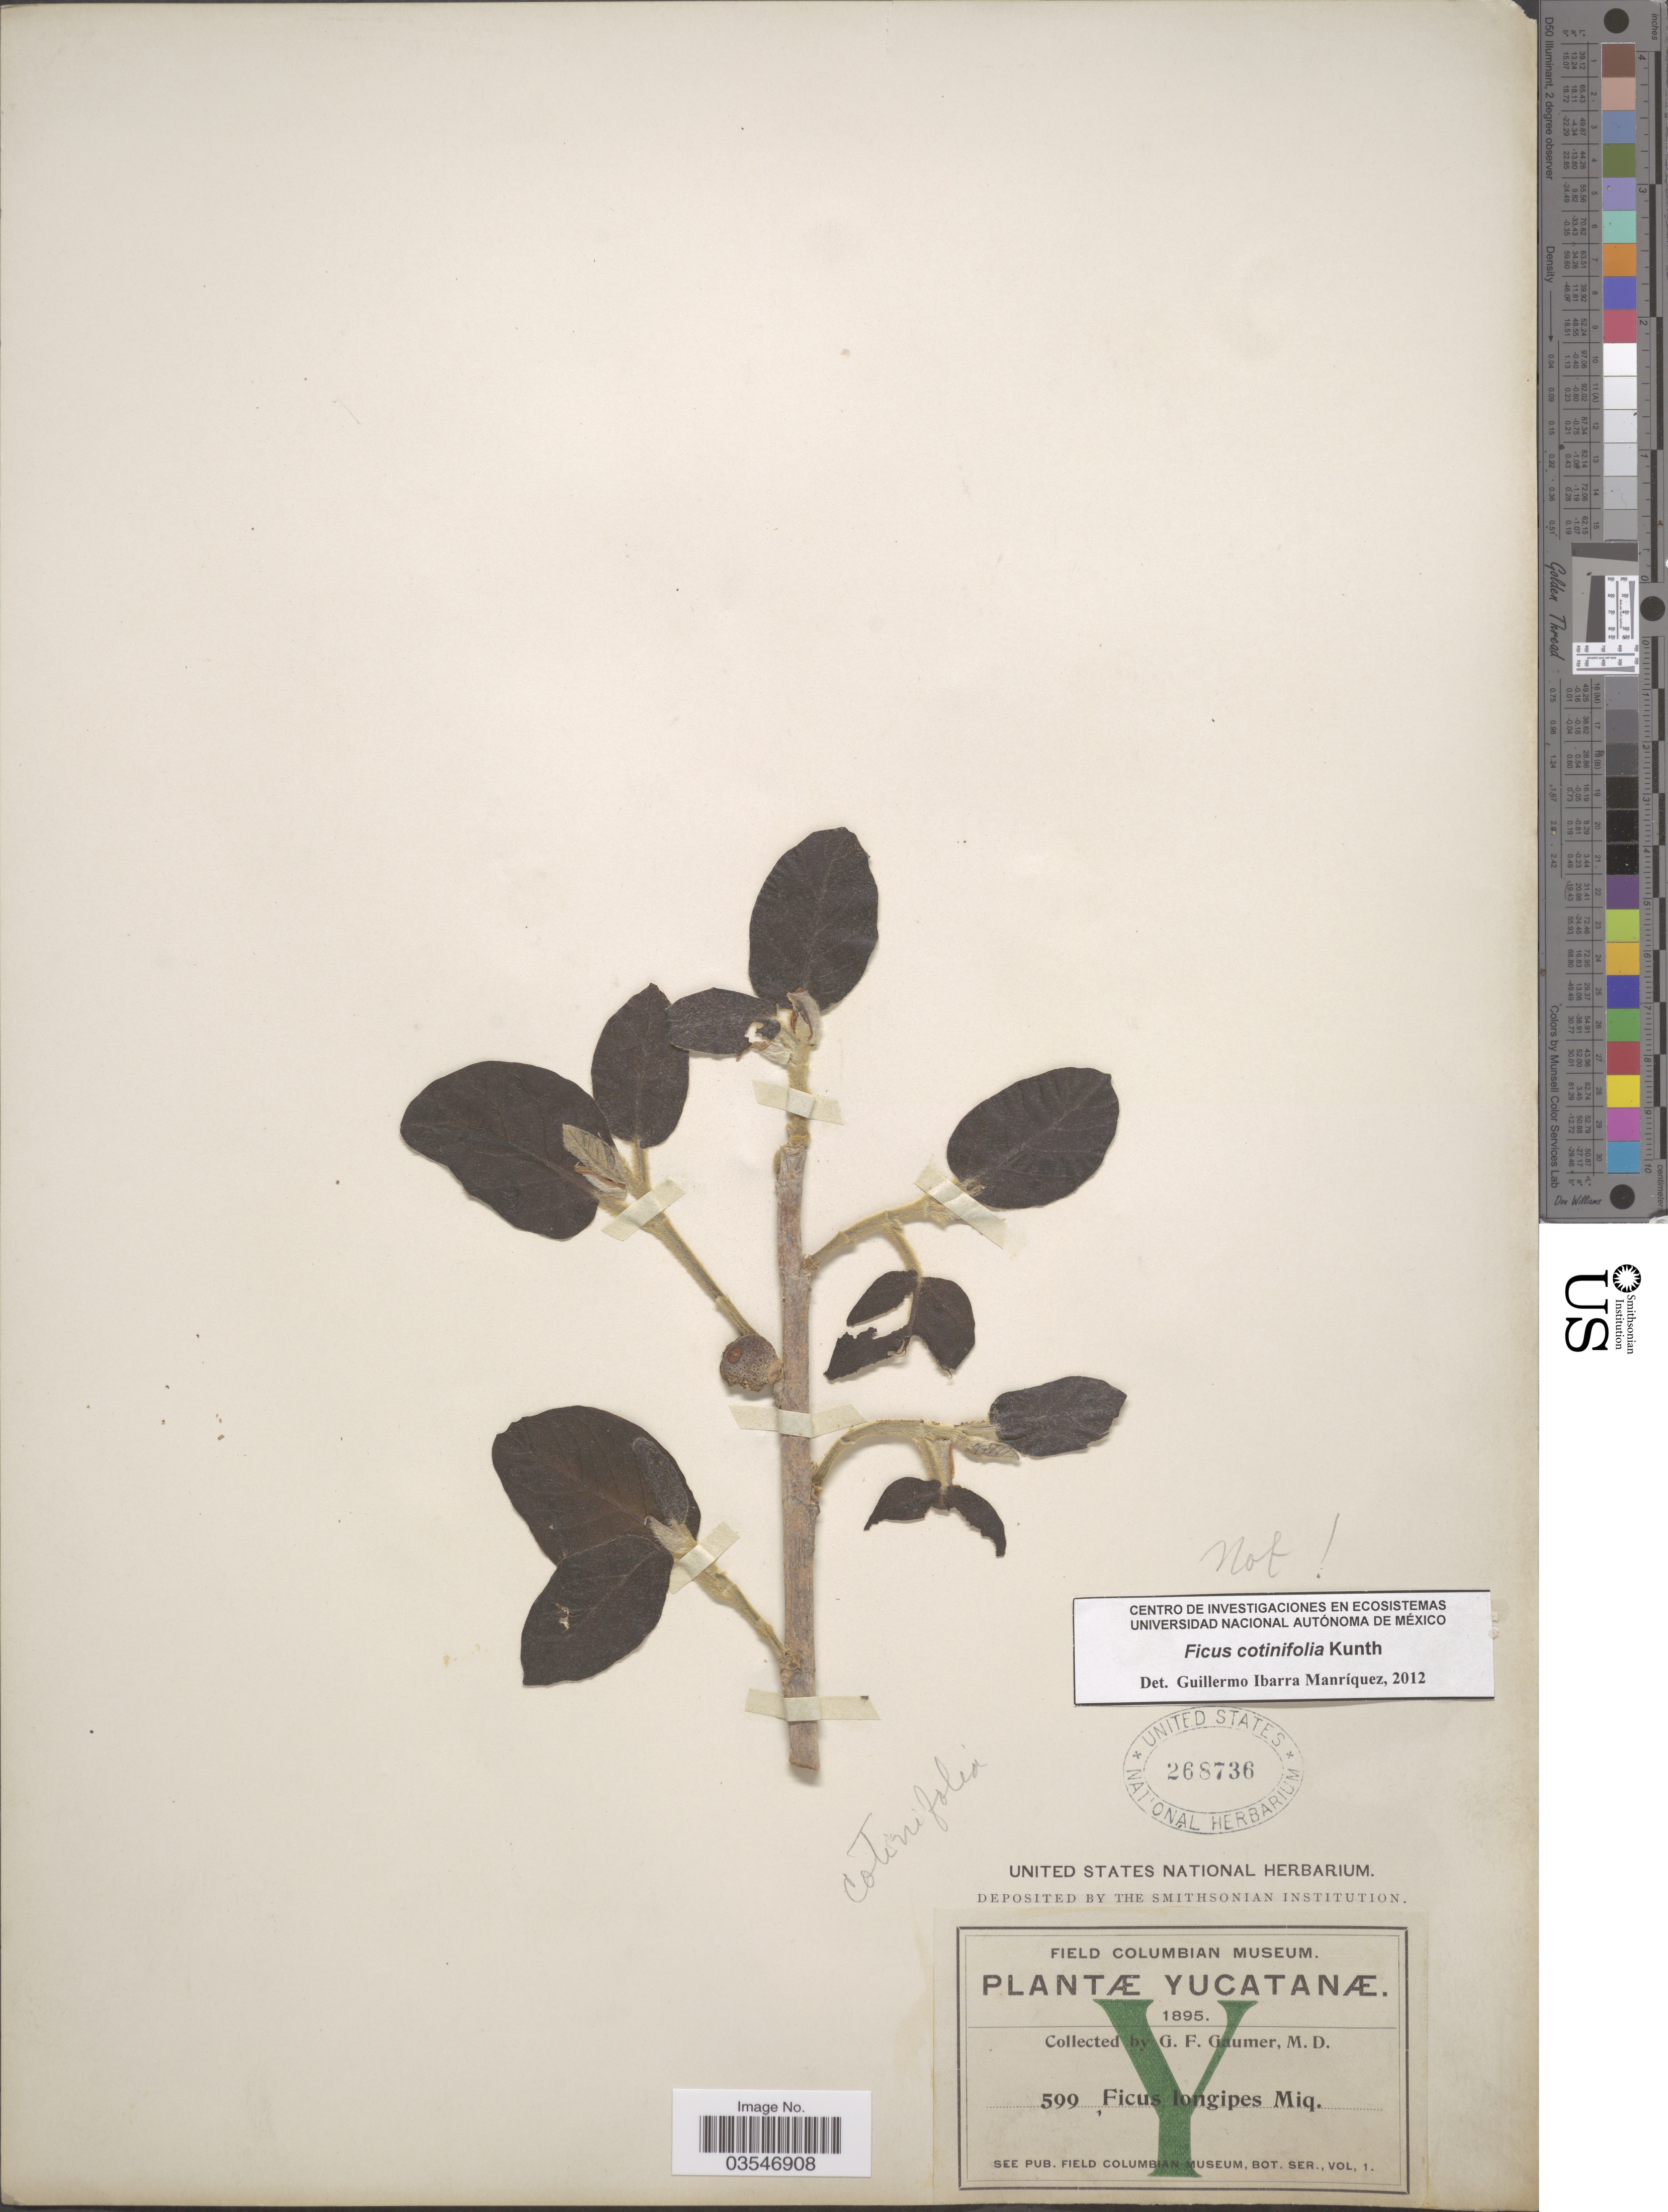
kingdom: Plantae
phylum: Tracheophyta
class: Magnoliopsida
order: Rosales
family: Moraceae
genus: Ficus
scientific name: Ficus cotinifolia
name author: Kunth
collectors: G. F. Gaumer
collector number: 599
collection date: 1895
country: Mexico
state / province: Yucatán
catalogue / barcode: US 268736